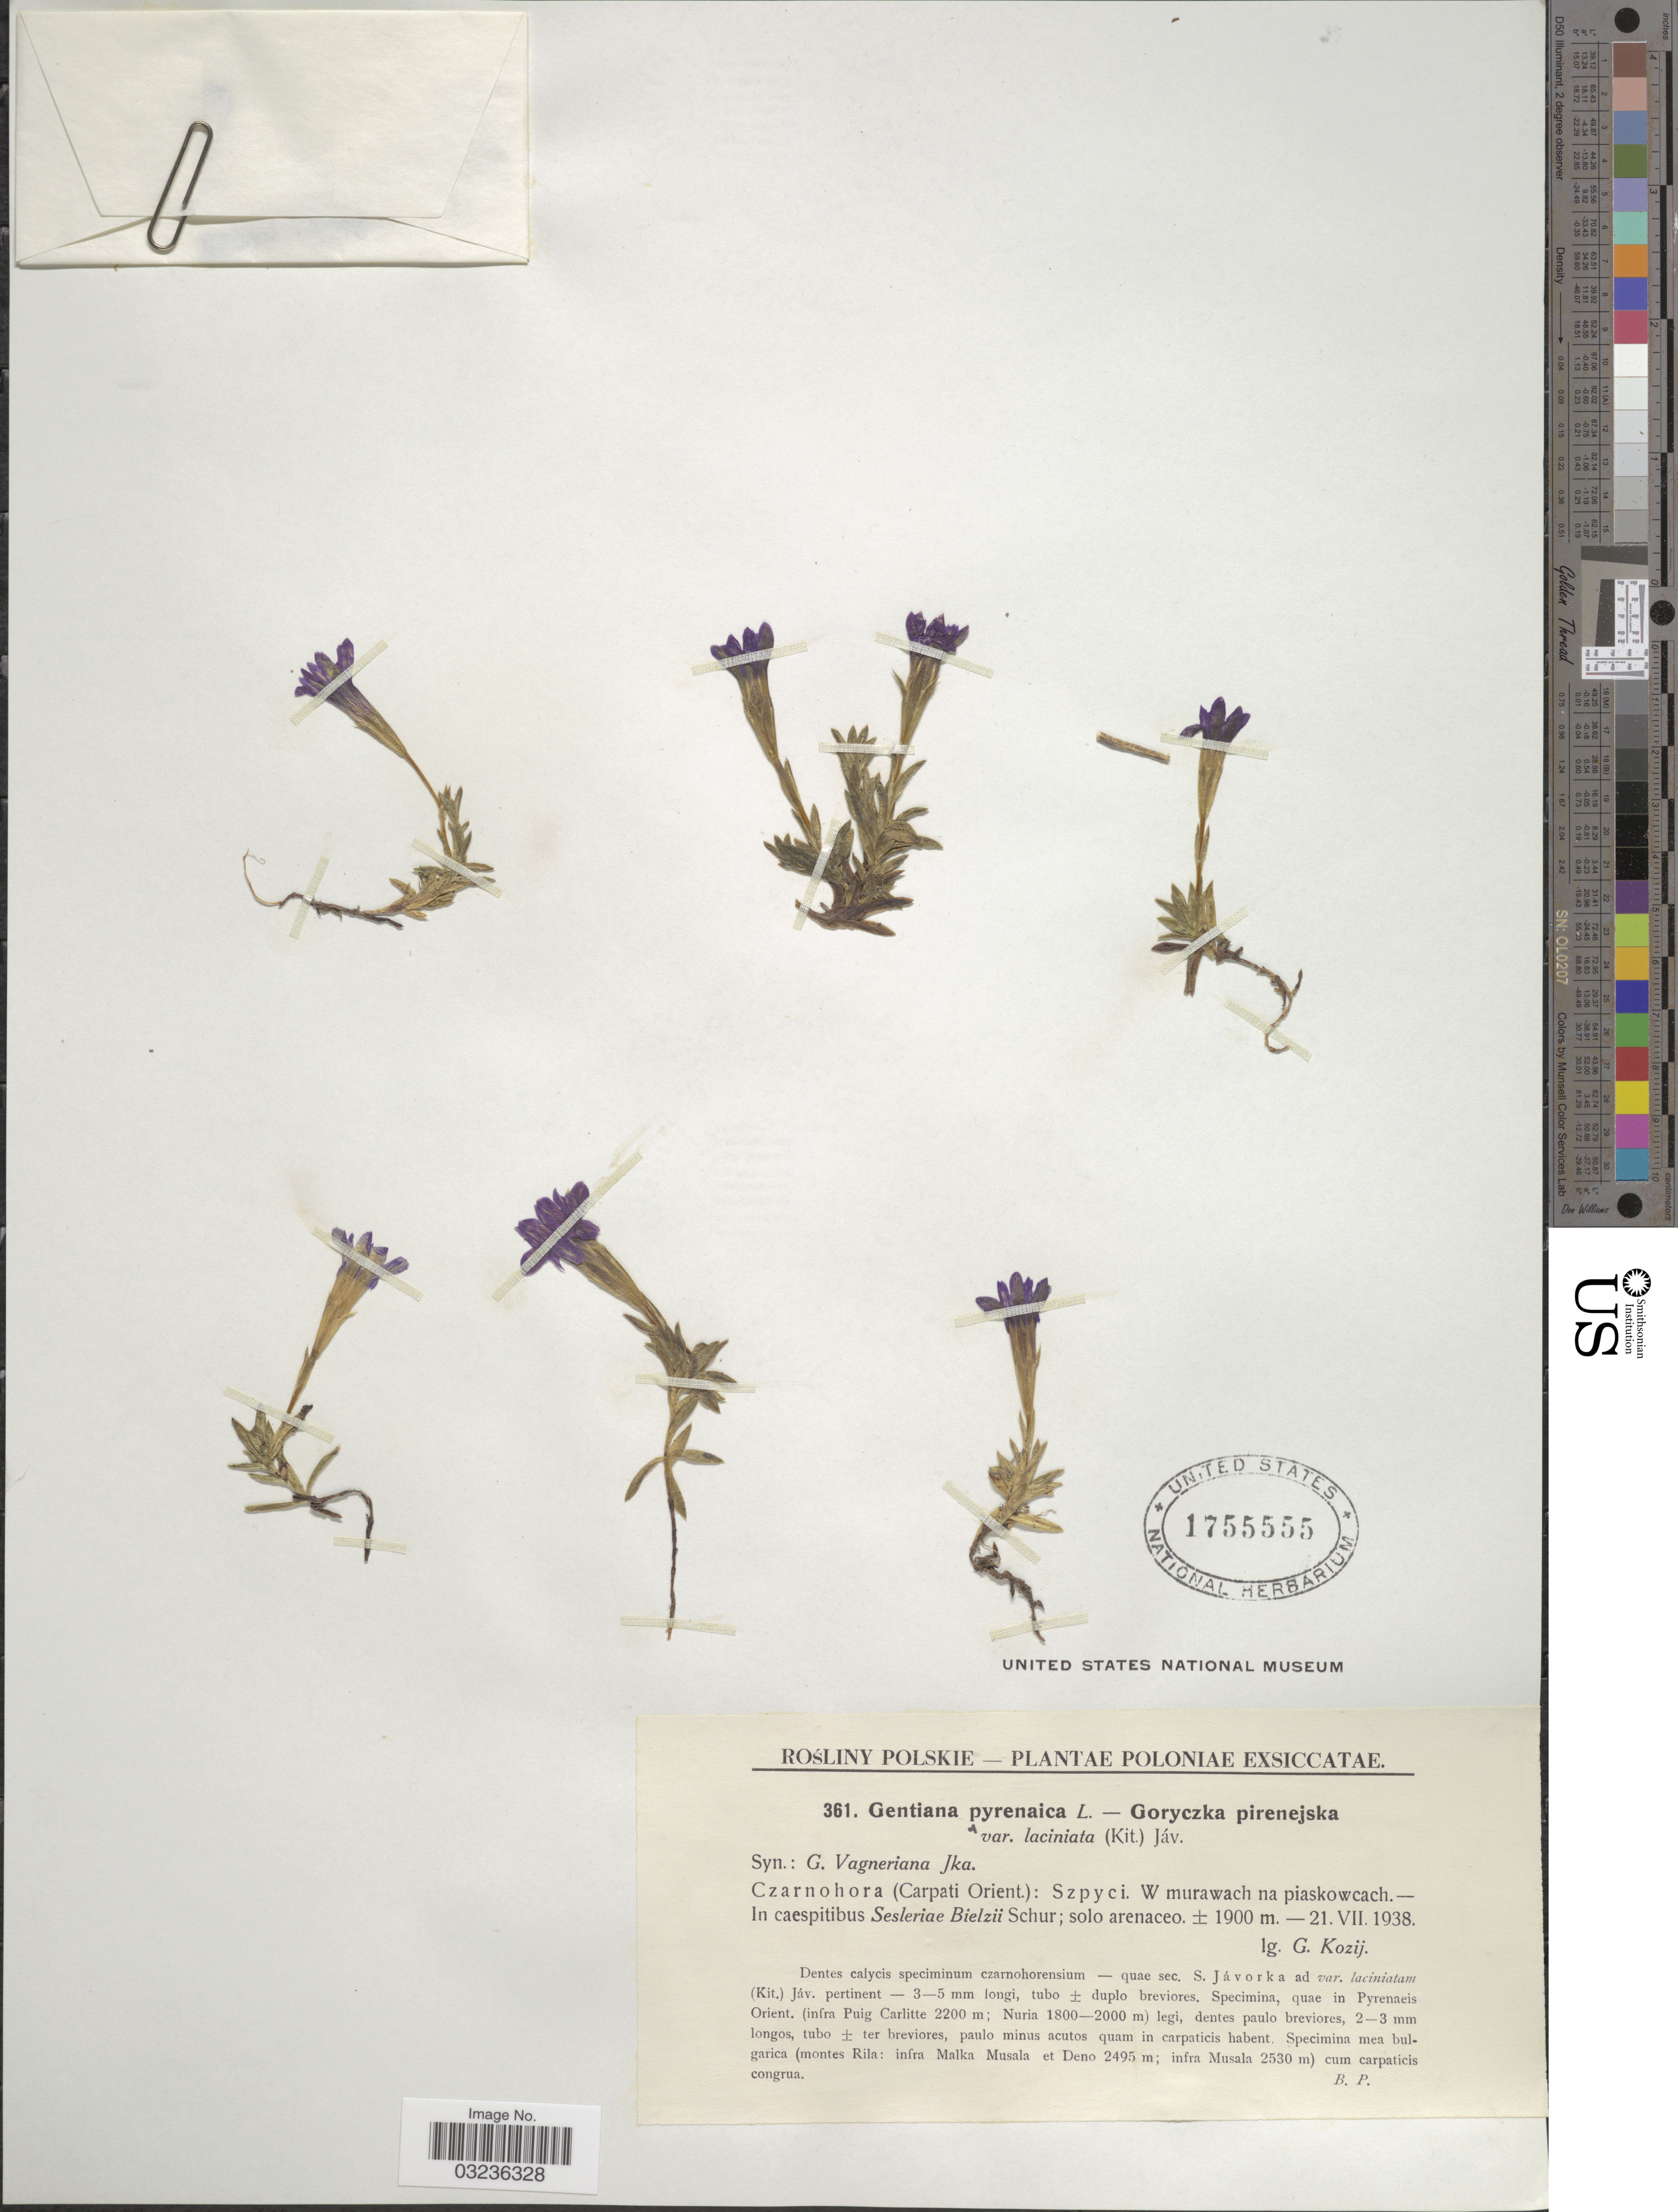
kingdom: Plantae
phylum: Tracheophyta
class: Magnoliopsida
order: Gentianales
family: Gentianaceae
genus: Gentiana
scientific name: Gentiana pyrenaica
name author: L.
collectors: G. Kozij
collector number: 361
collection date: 1938-07-21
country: Ukraine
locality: Czarnohora (Carpati Orient.): Szpyci. W murawach na piaskowcach.- In caespitibus Sesleriae Bielzii Schur; solo arenaceo.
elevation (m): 1900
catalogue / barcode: US 1755555